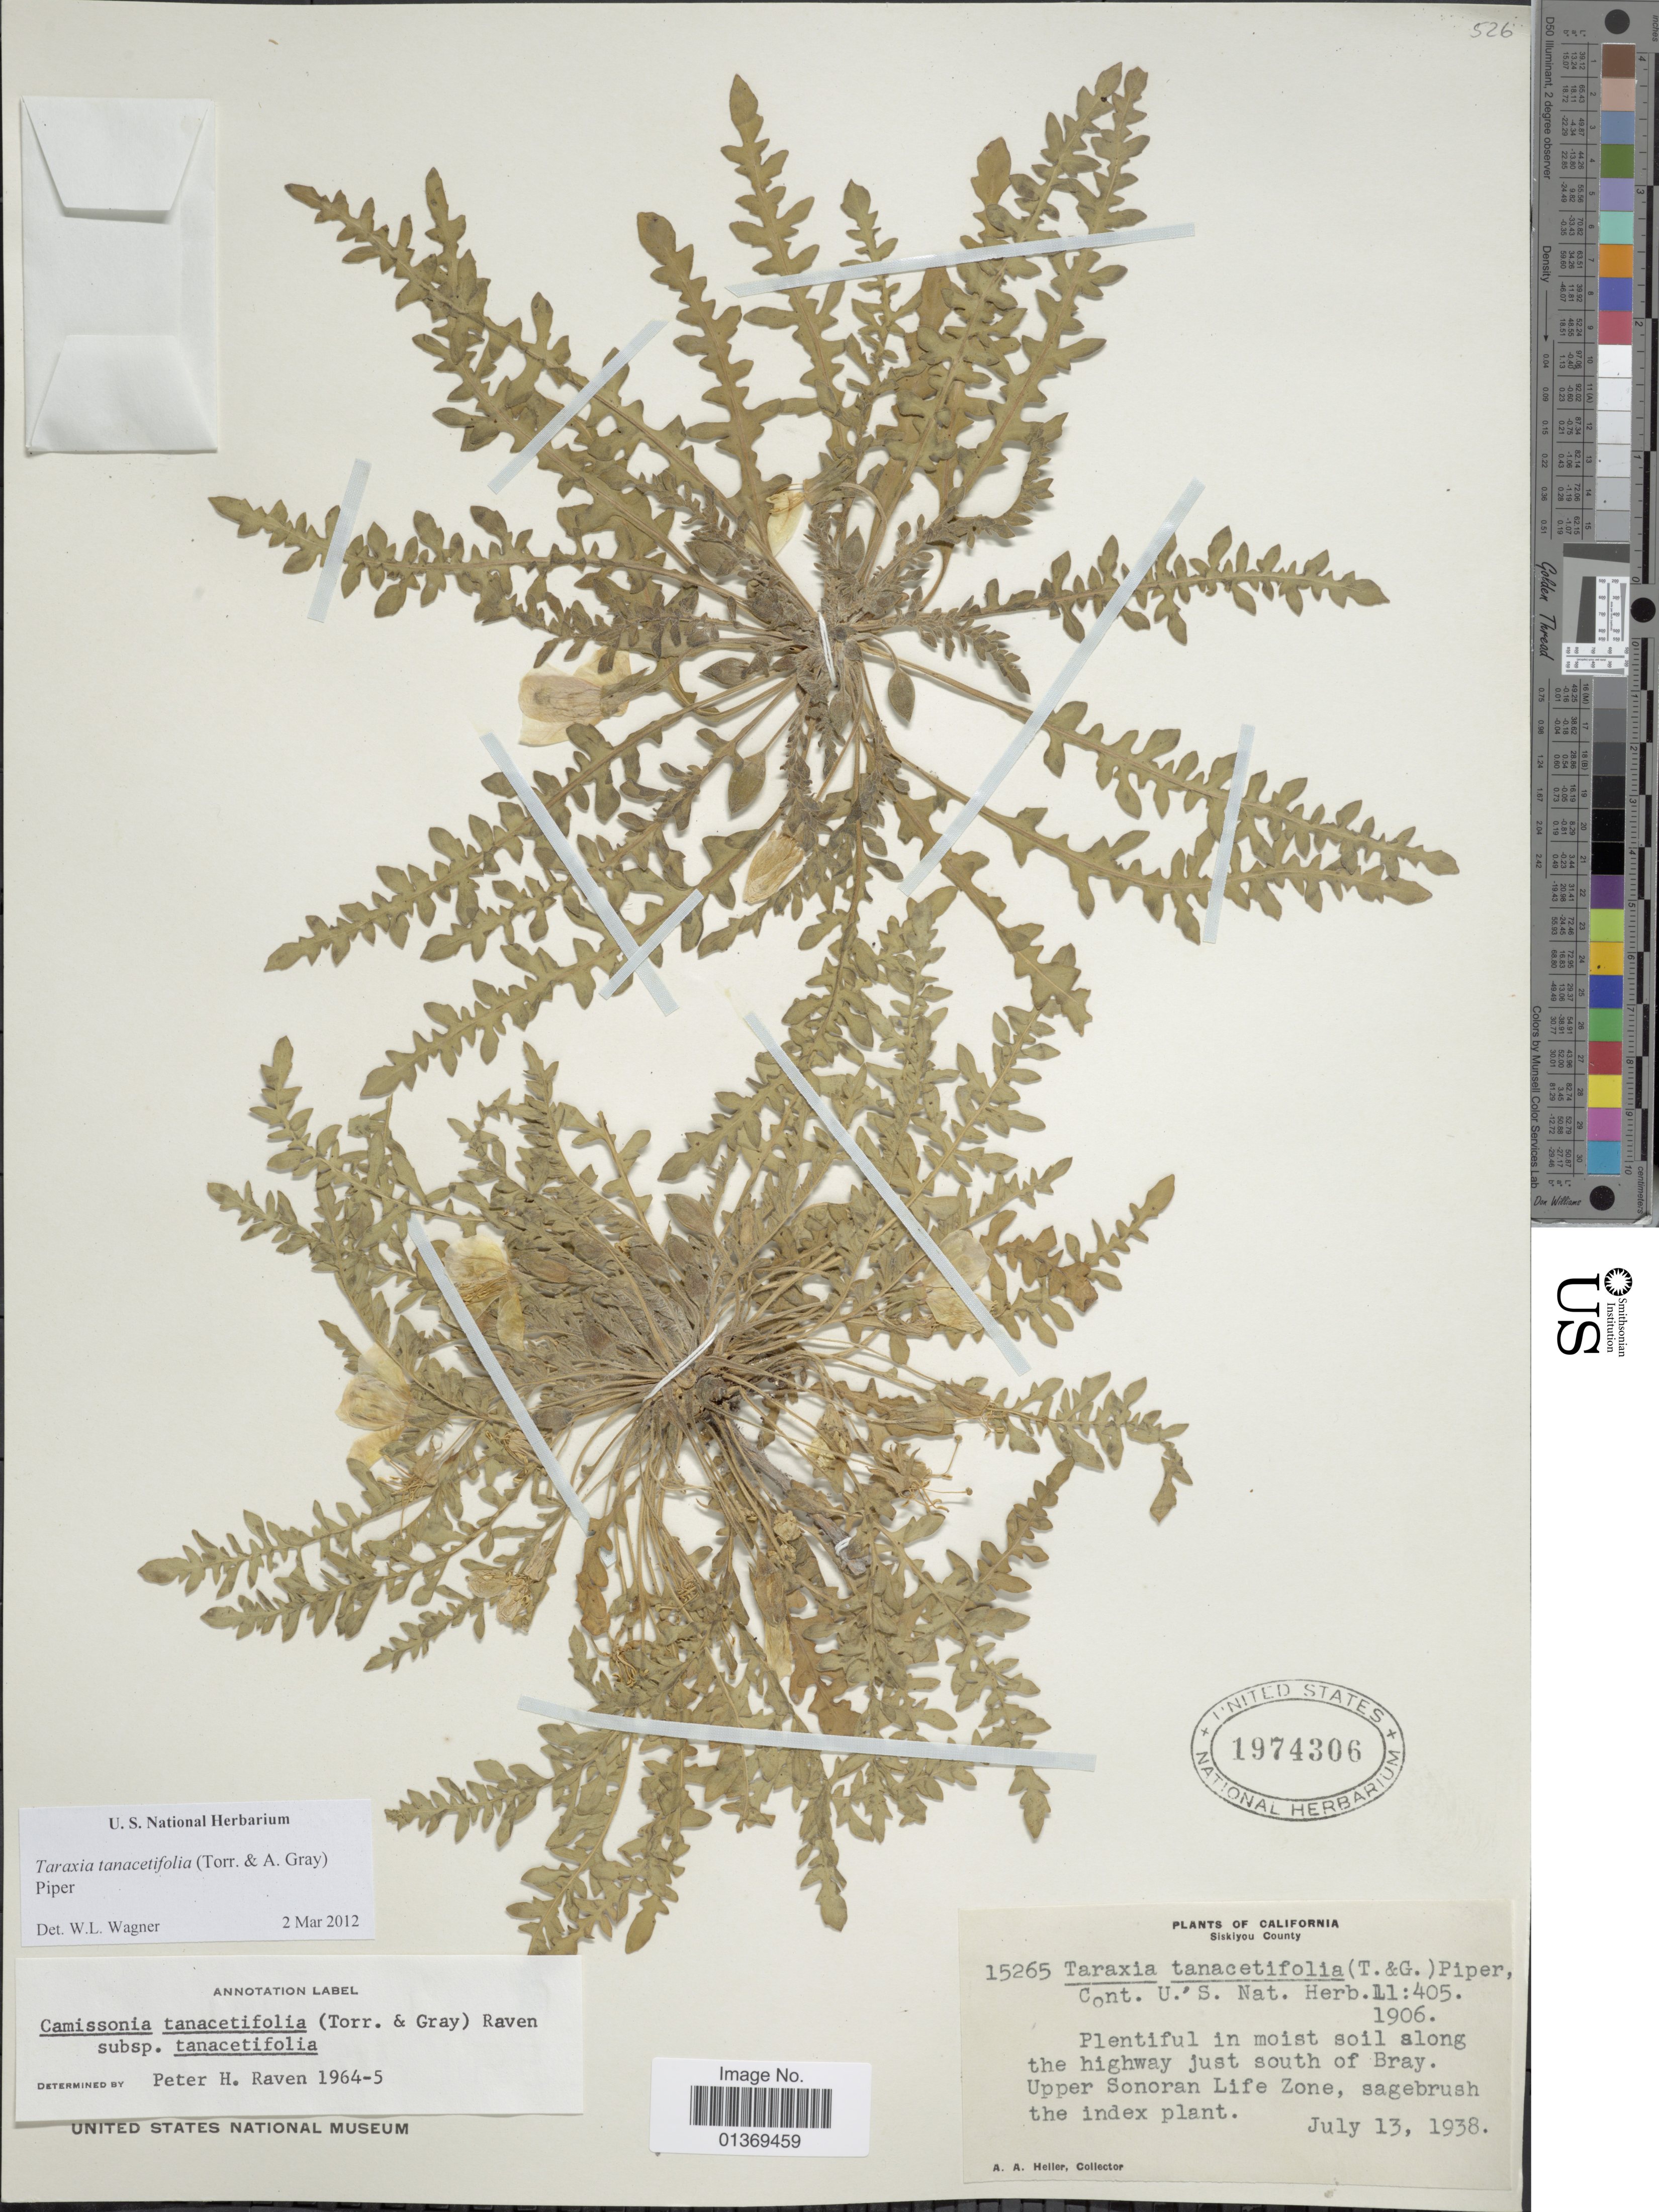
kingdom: Plantae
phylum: Tracheophyta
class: Magnoliopsida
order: Myrtales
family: Onagraceae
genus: Taraxia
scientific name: Taraxia tanacetifolia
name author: (Torr. & A. Gray) Piper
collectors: A. A. Heller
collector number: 15265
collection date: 1938-07-13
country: United States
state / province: California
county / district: Siskiyou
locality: Siskiyou County, Plentiful in moist soil along the highway just south of Bray, Upper Sonoran Life Zone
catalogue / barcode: US 1974306